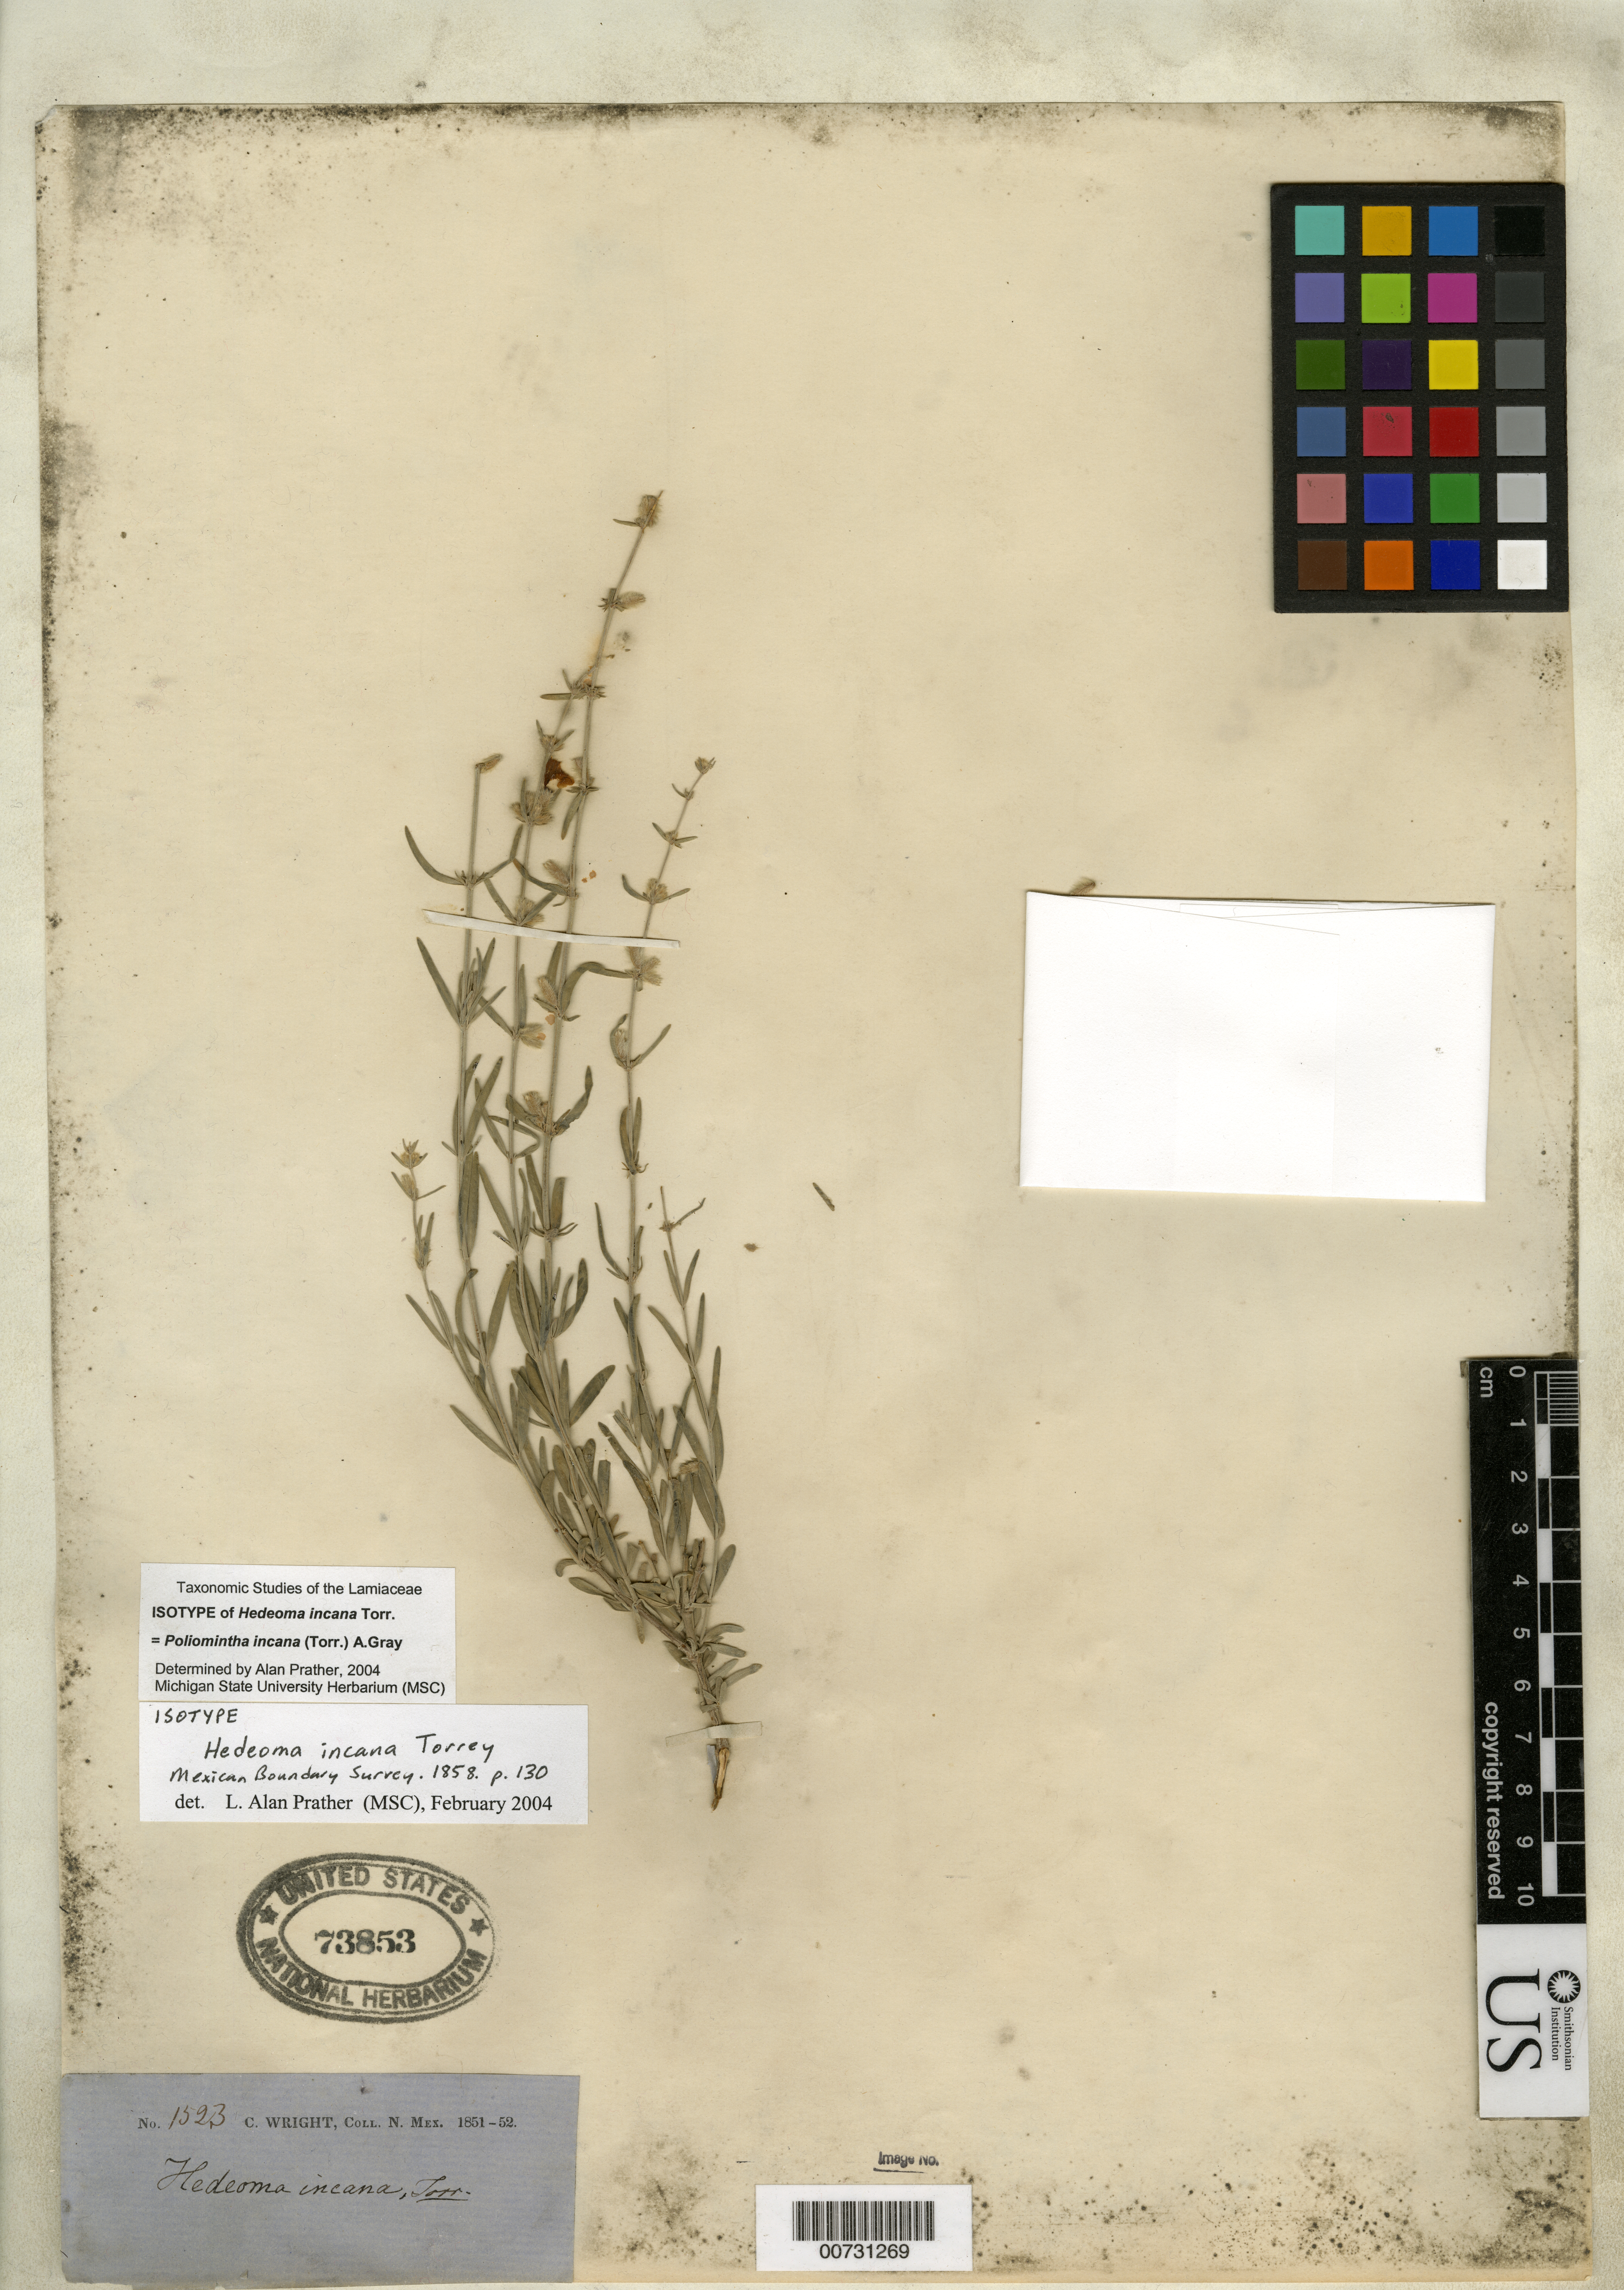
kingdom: Plantae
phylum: Tracheophyta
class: Magnoliopsida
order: Lamiales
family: Lamiaceae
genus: Hedeoma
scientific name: Hedeoma incana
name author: Torr. in Emory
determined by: Prather, L. A.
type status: Isotype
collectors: C. Wright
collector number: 1523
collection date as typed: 1851 to 1852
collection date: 1851/1852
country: Mexico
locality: N. Mex. [=North or Northern Mexico]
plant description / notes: See also Emory et al. Mexican Boundary Survey s.n., also annotated as isotype by Prather (2004).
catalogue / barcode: US 73853